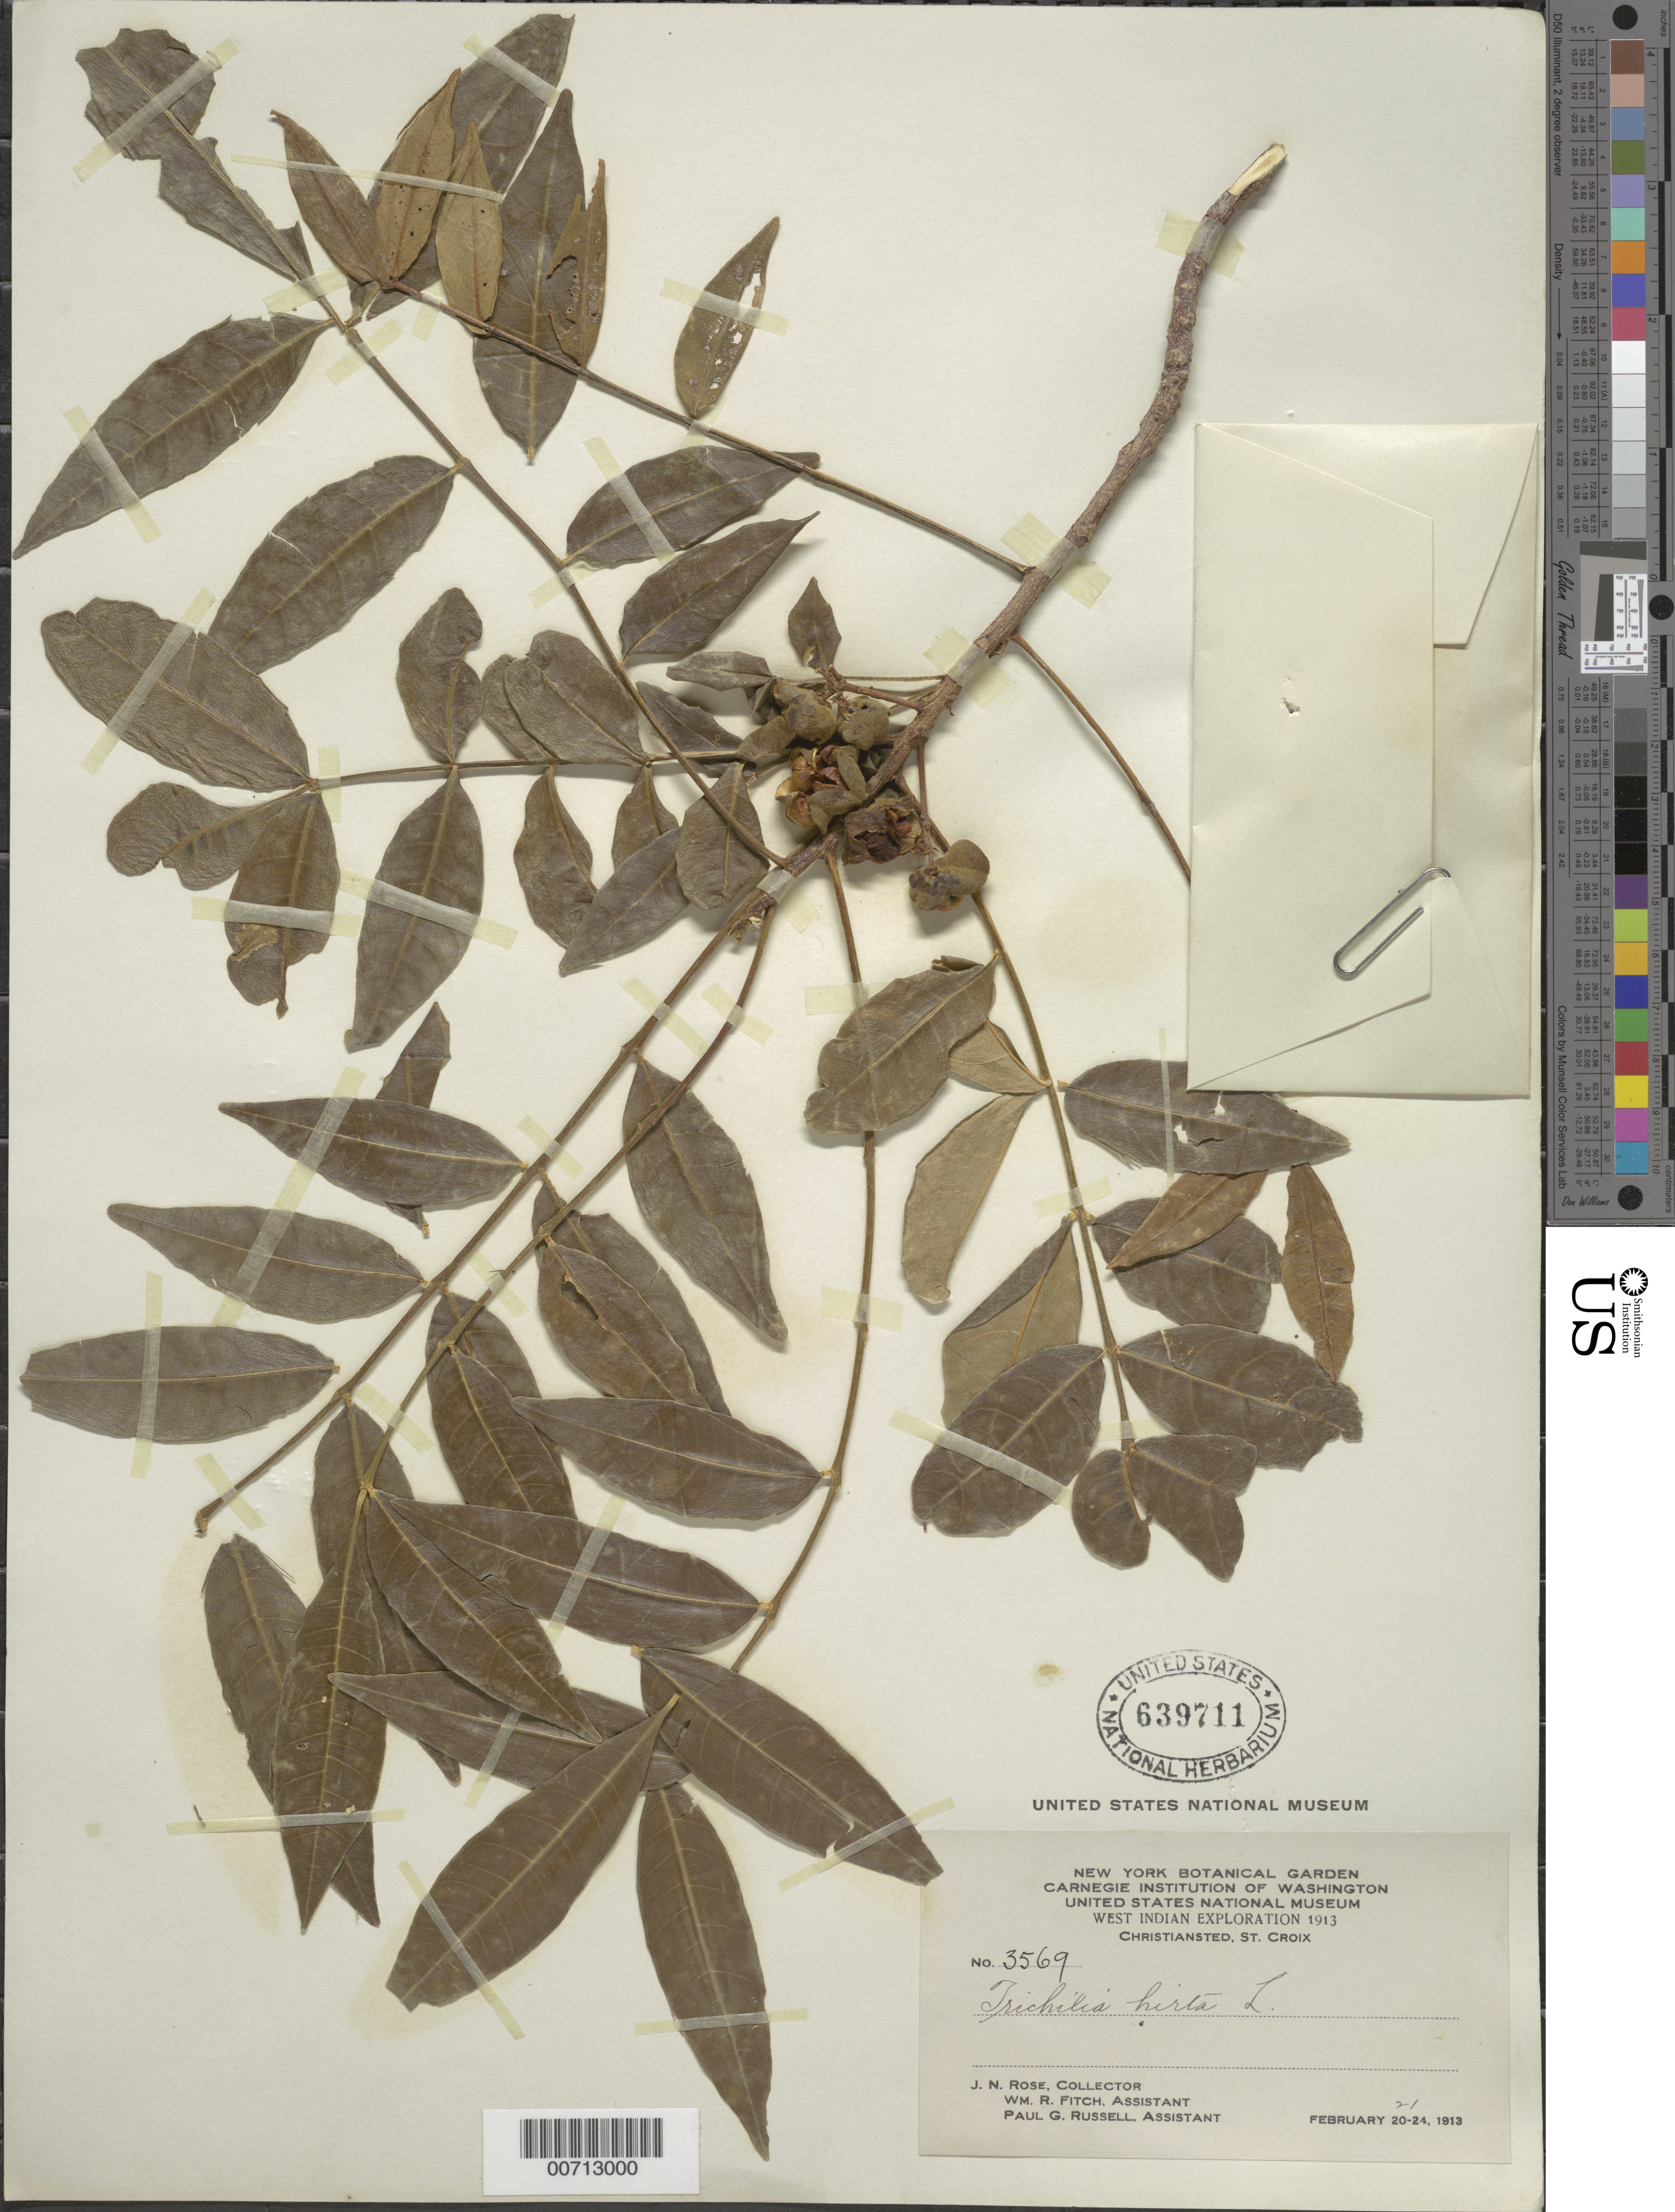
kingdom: Plantae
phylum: Tracheophyta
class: Magnoliopsida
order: Sapindales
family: Meliaceae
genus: Trichilia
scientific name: Trichilia hirta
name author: L.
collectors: J. N. Rose, W. R. Fitch & P. G. Russell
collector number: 3569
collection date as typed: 21 Feb 1913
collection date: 1913-02-21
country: U.S. Virgin Islands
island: St. Croix Island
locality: Christiansted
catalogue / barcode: US 639711